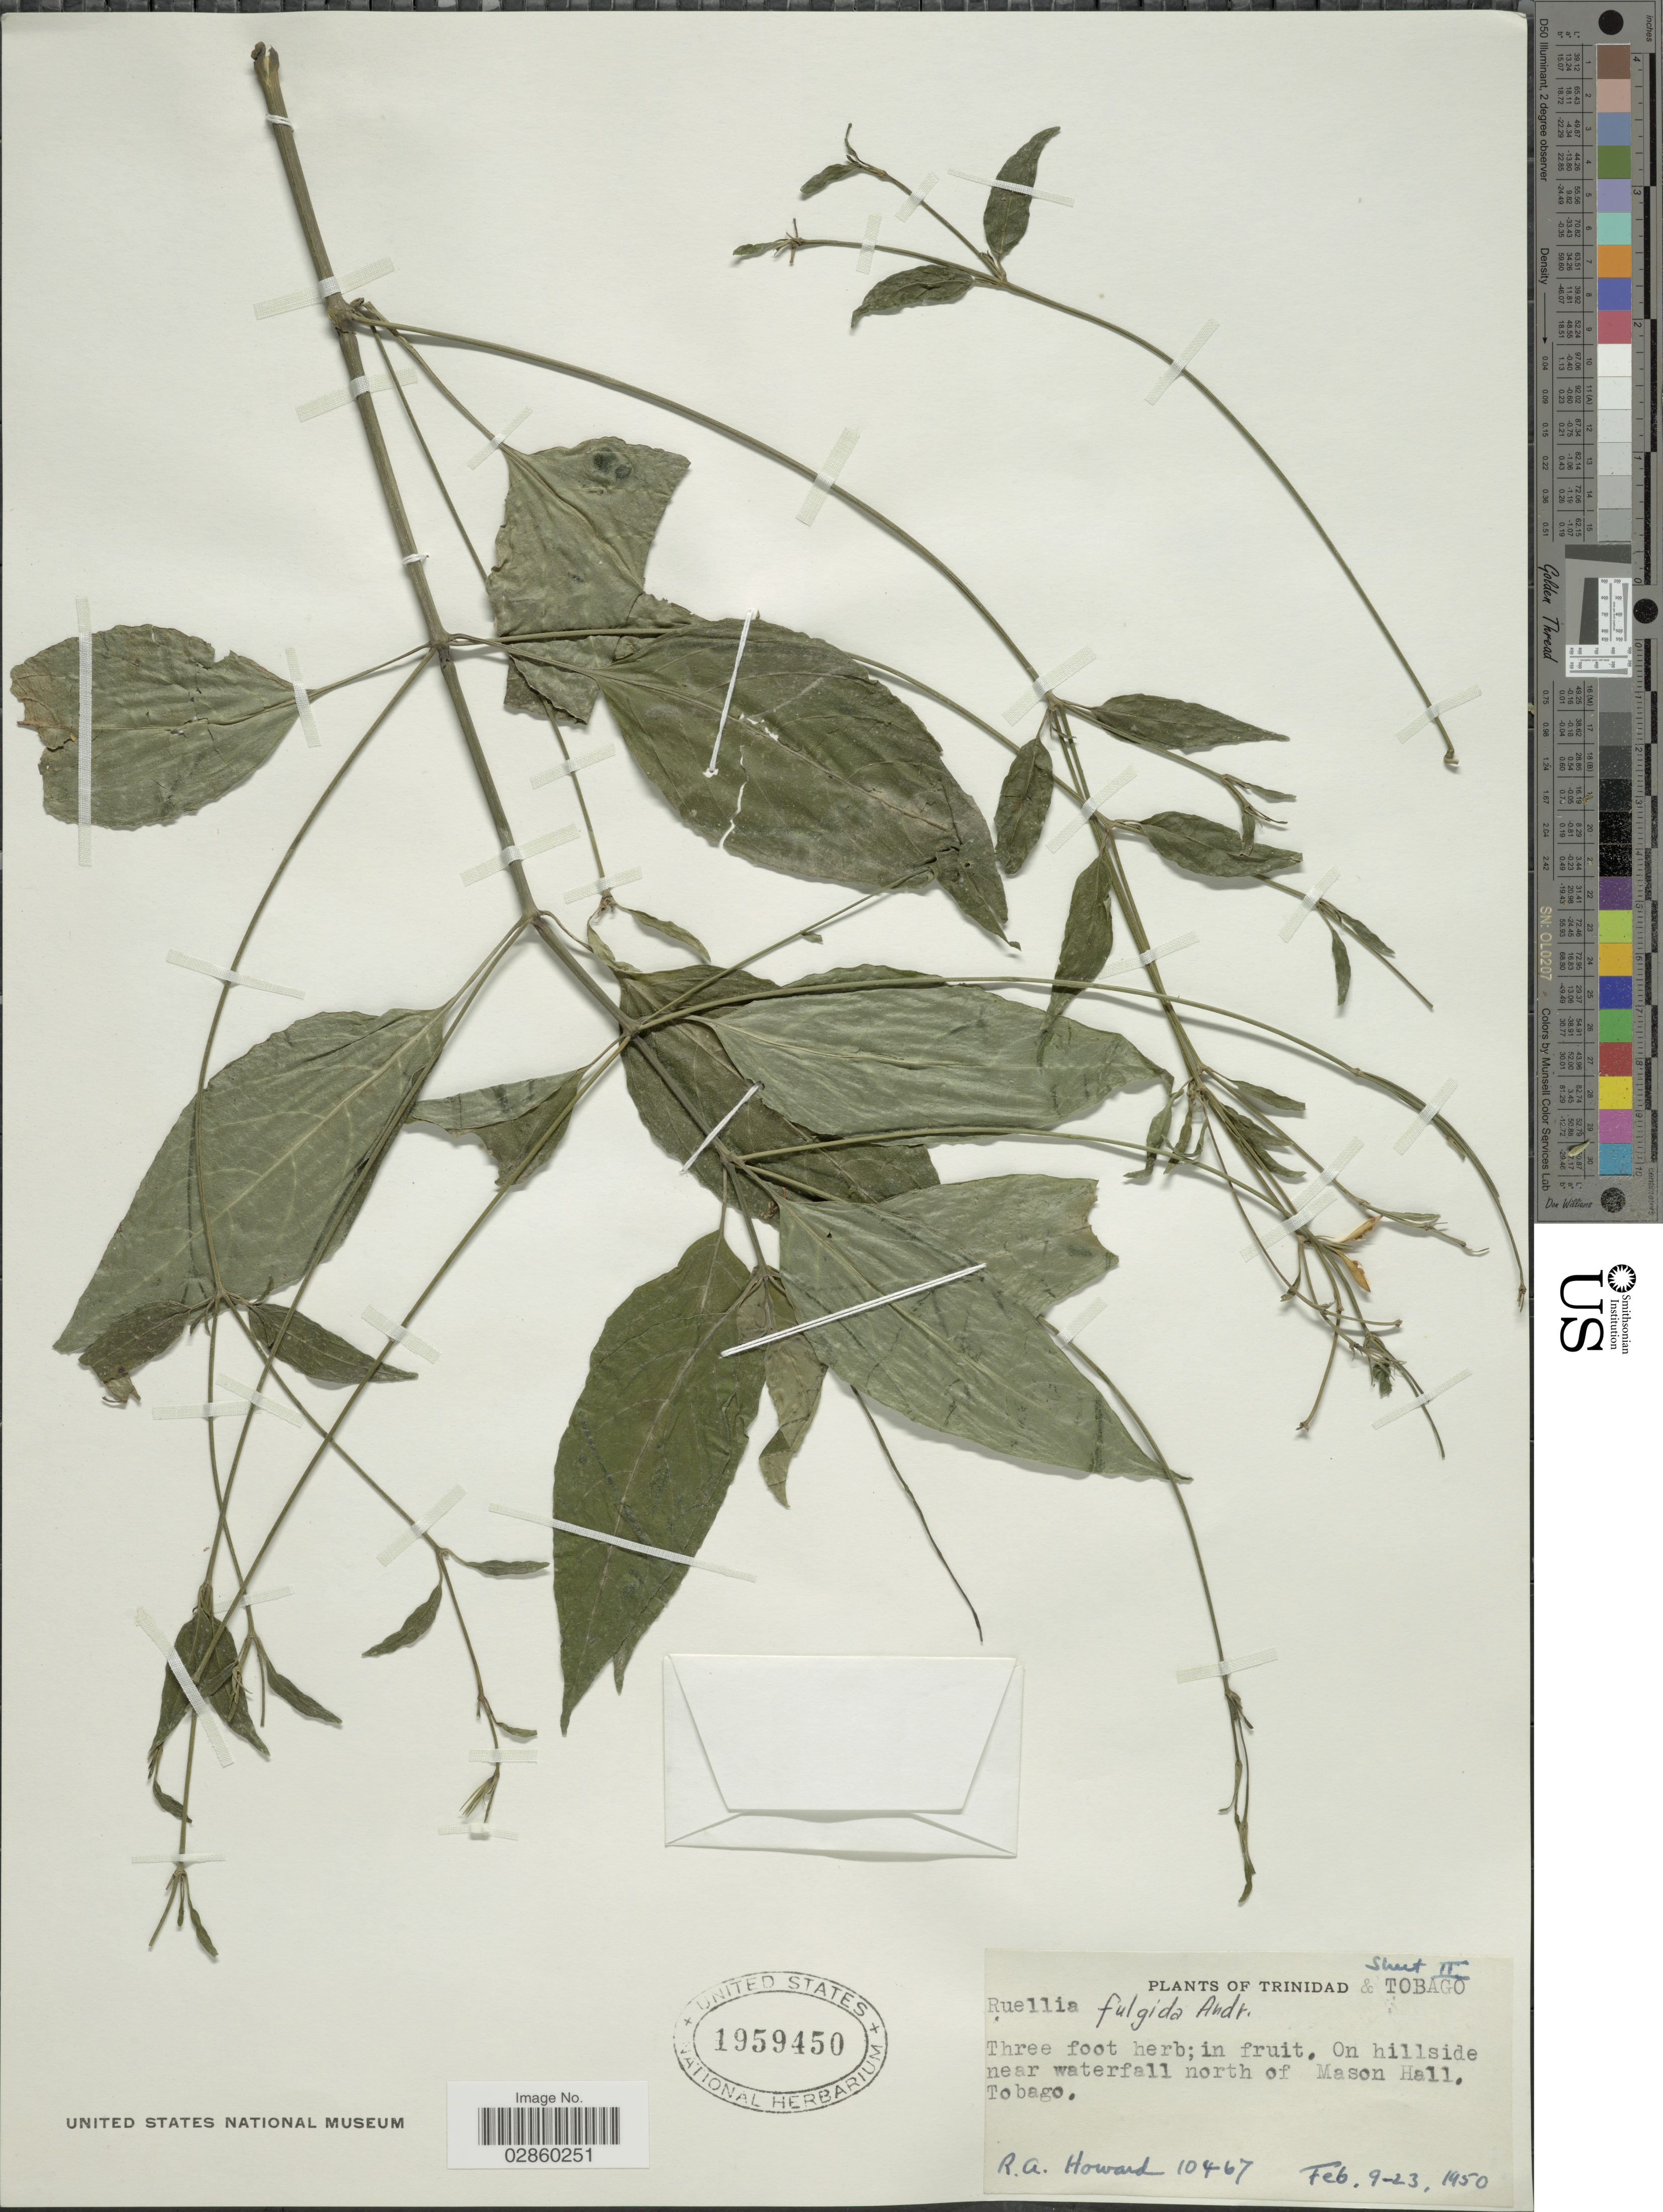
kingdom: Plantae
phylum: Tracheophyta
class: Magnoliopsida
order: Lamiales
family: Acanthaceae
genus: Ruellia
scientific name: Ruellia fulgida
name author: Andrews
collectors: R. A. Howard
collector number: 10467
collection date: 1950-02-09/1950-02-23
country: Trinidad and Tobago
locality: On hillside near waterfall north of Mason Hall, Tobago.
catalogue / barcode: US 1959450